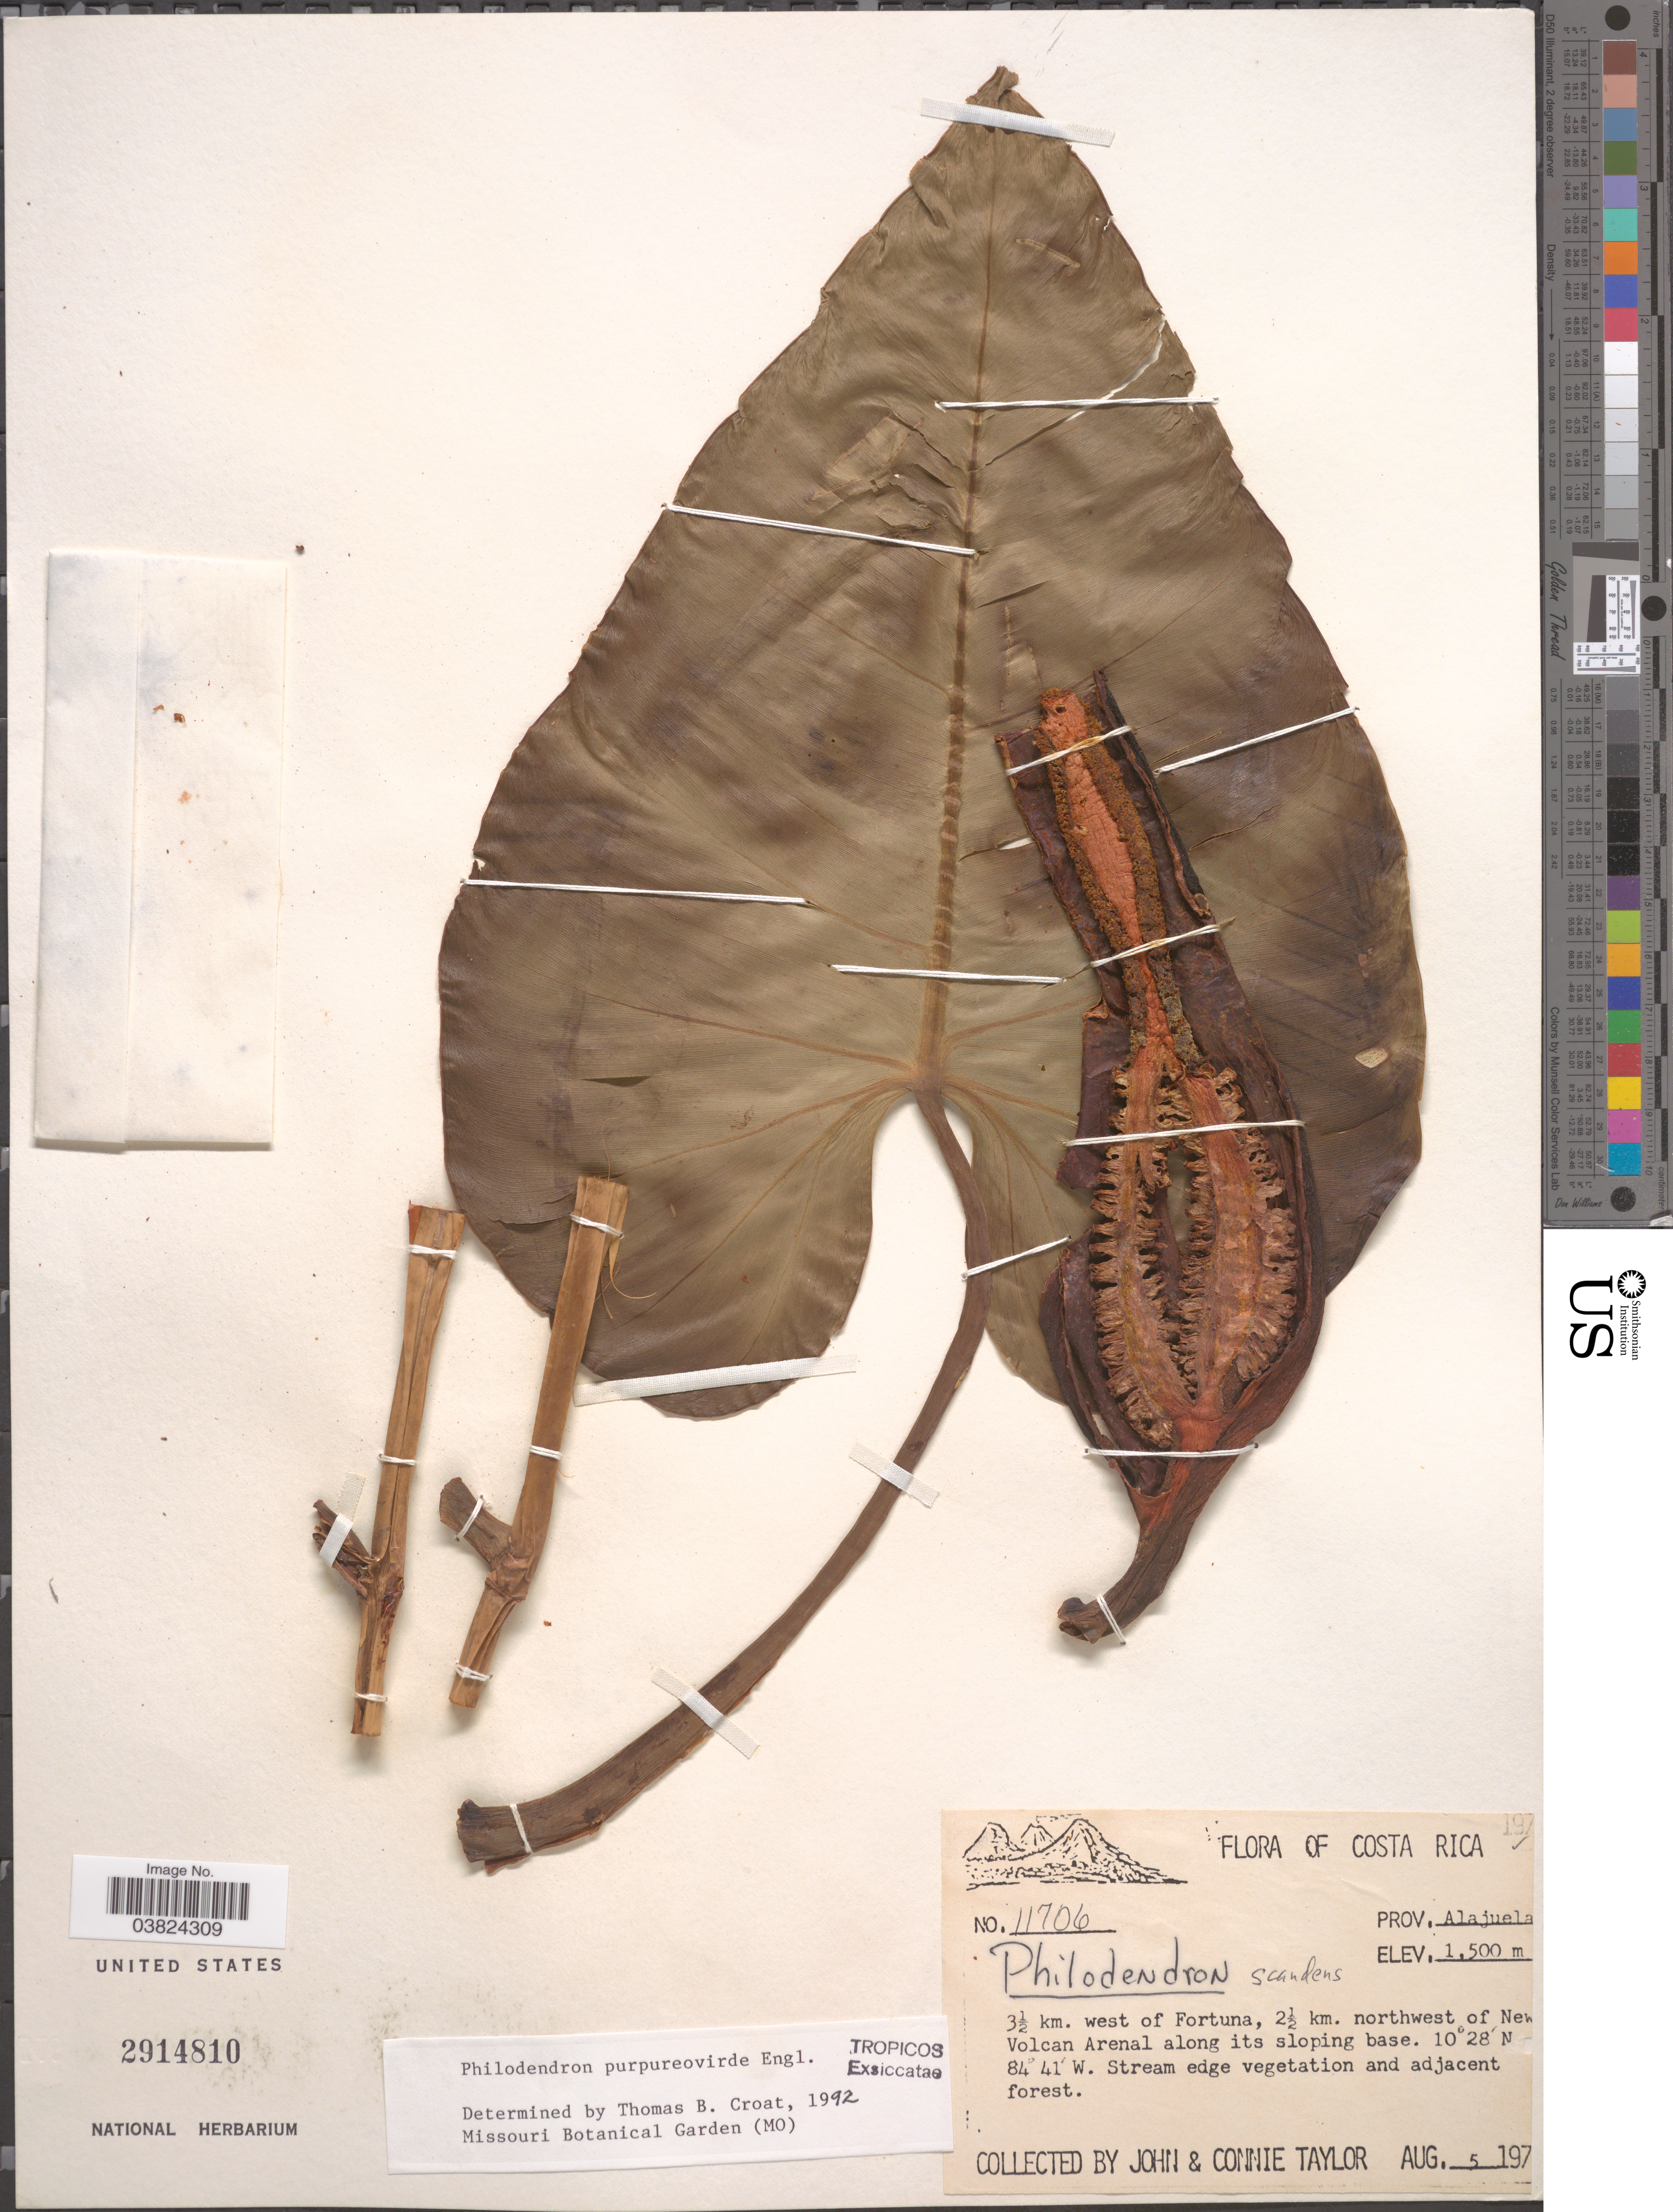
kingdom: Plantae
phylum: Tracheophyta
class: Liliopsida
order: Alismatales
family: Araceae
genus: Philodendron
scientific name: Philodendron purpureoviride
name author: Engl.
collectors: J. Taylor & C. Taylor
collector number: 11706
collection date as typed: Aug. 5 197!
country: Costa Rica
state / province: Alajuela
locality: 3½ km. west of Fortuna, 2½ km. northwest of New Volcan Arenal along its sloping base.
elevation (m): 1500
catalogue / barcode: US 2914810